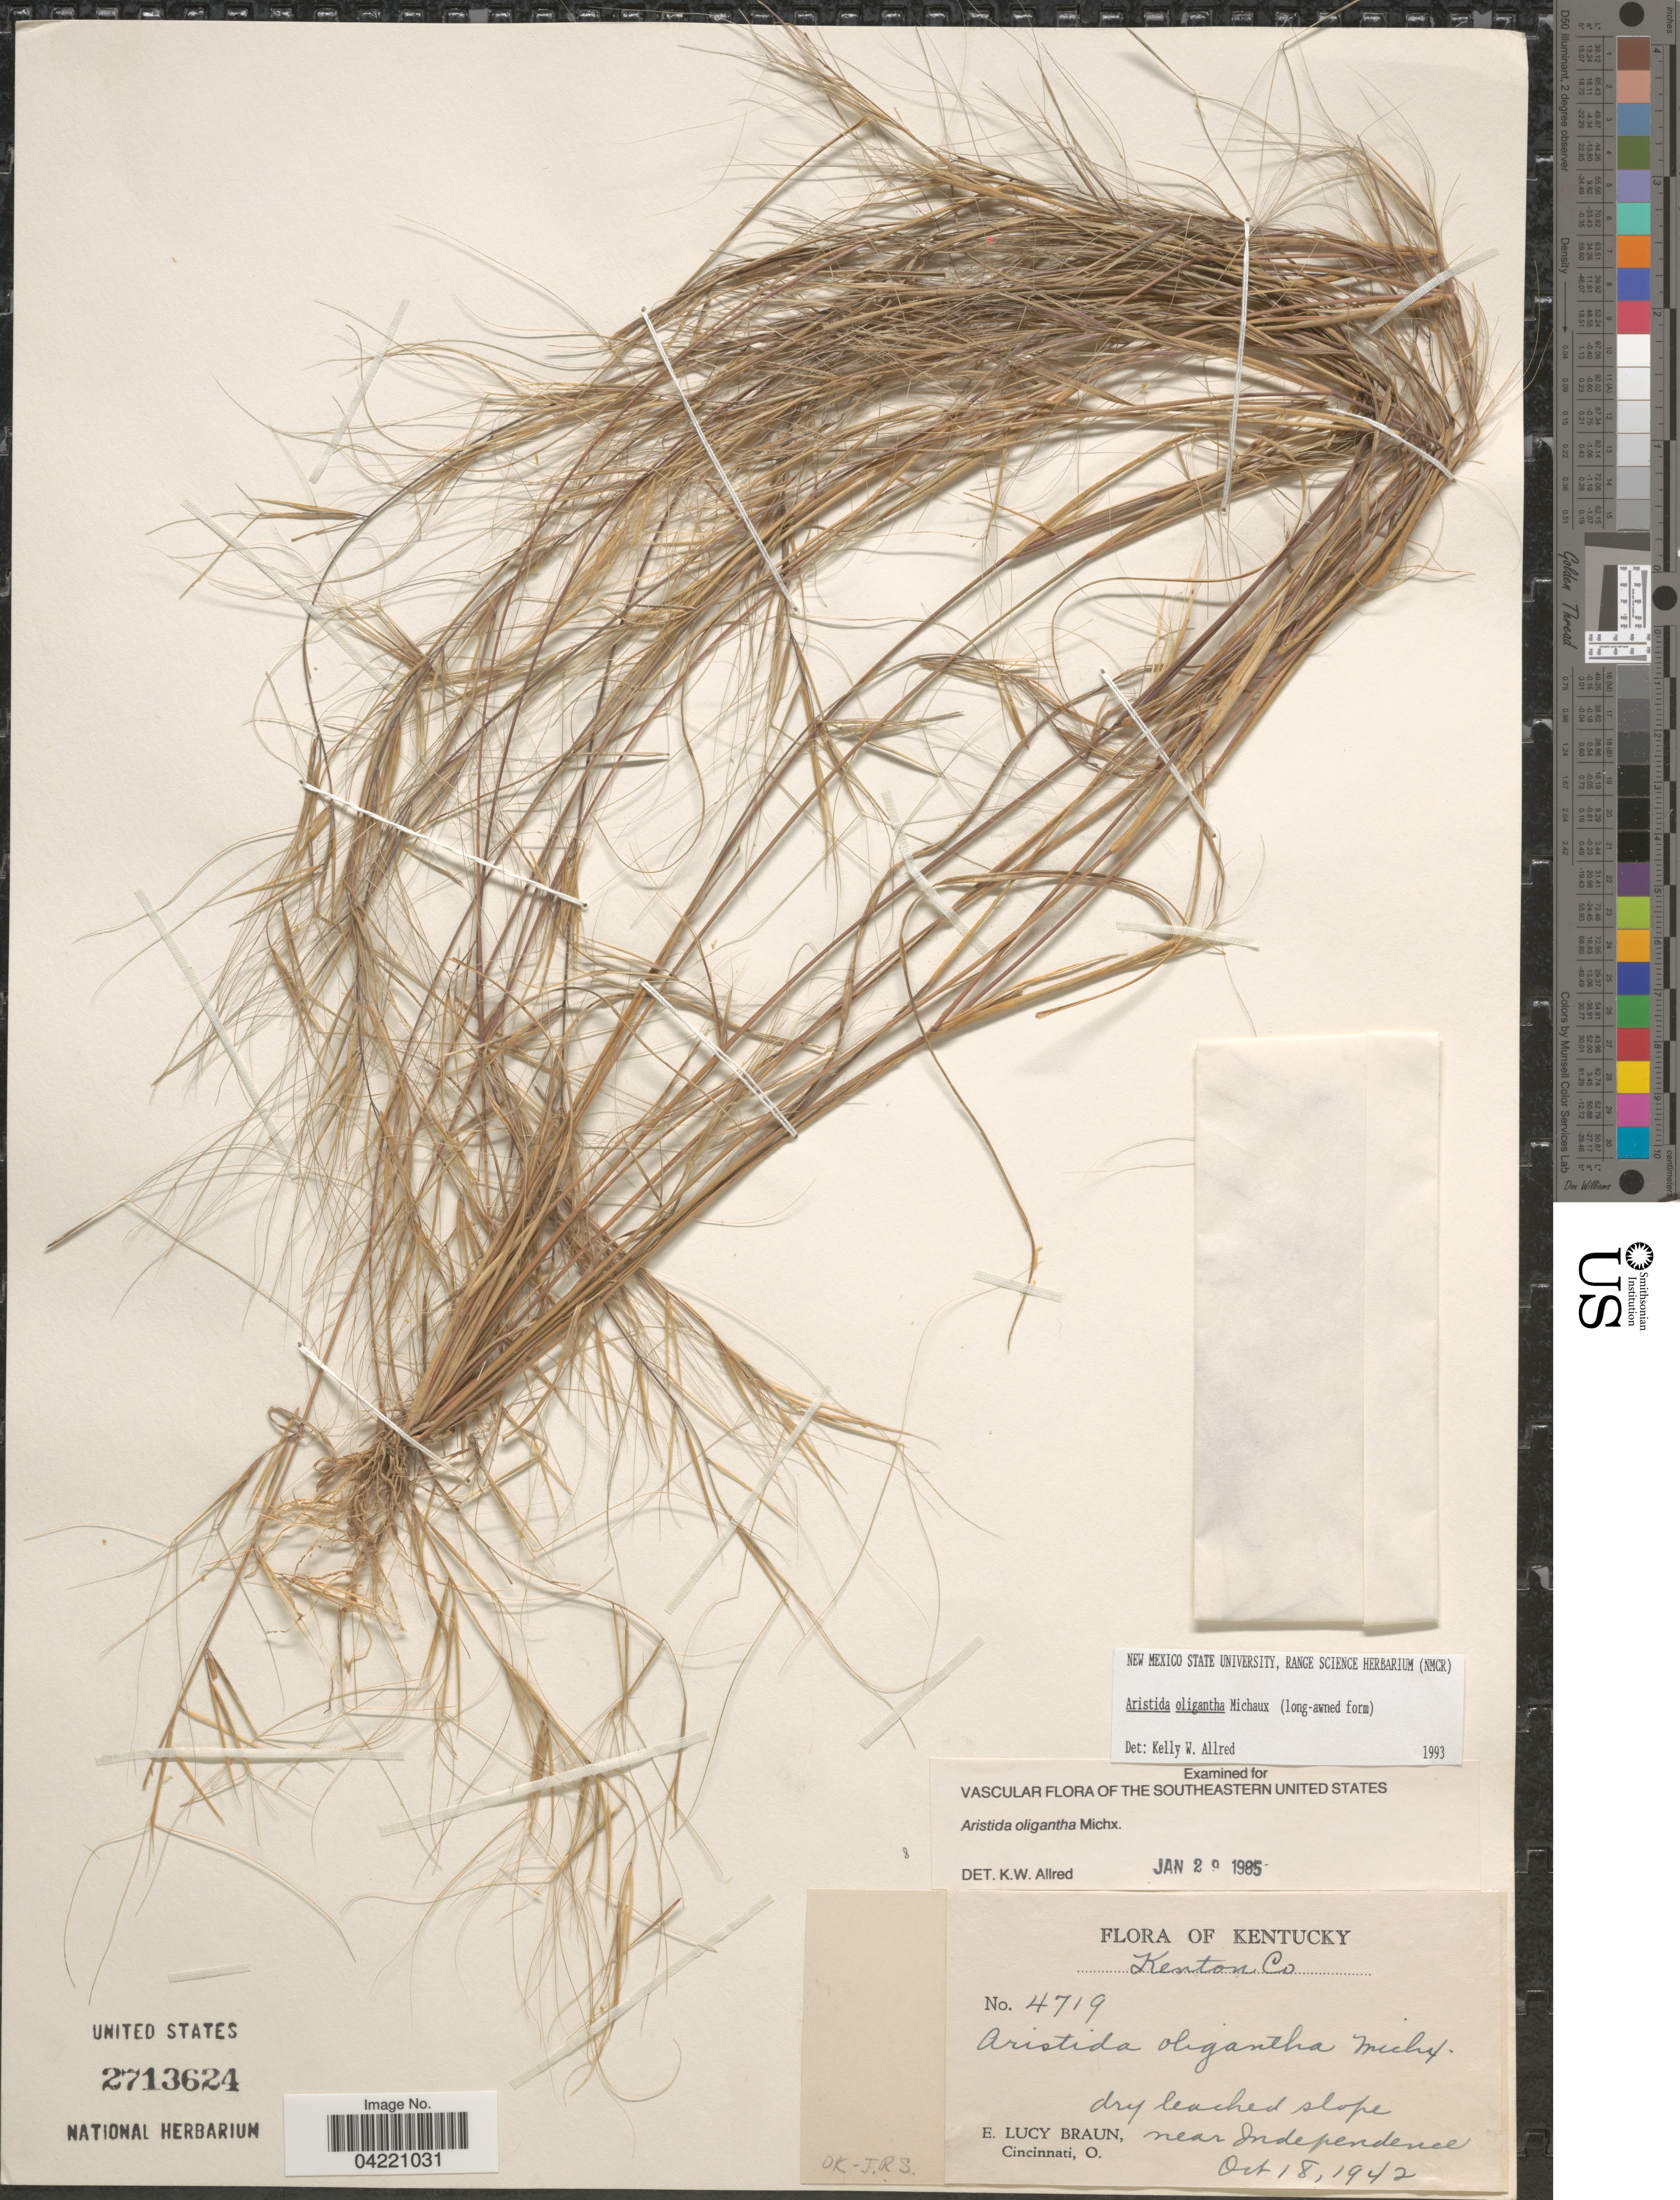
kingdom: Plantae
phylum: Tracheophyta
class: Liliopsida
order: Poales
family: Poaceae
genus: Aristida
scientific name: Aristida oligantha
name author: Michx.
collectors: E. L. Braun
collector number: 4719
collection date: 1942-10-18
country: United States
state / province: Kentucky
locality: Kenton Co. Dry leached slope near Independence.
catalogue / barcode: US 2713624